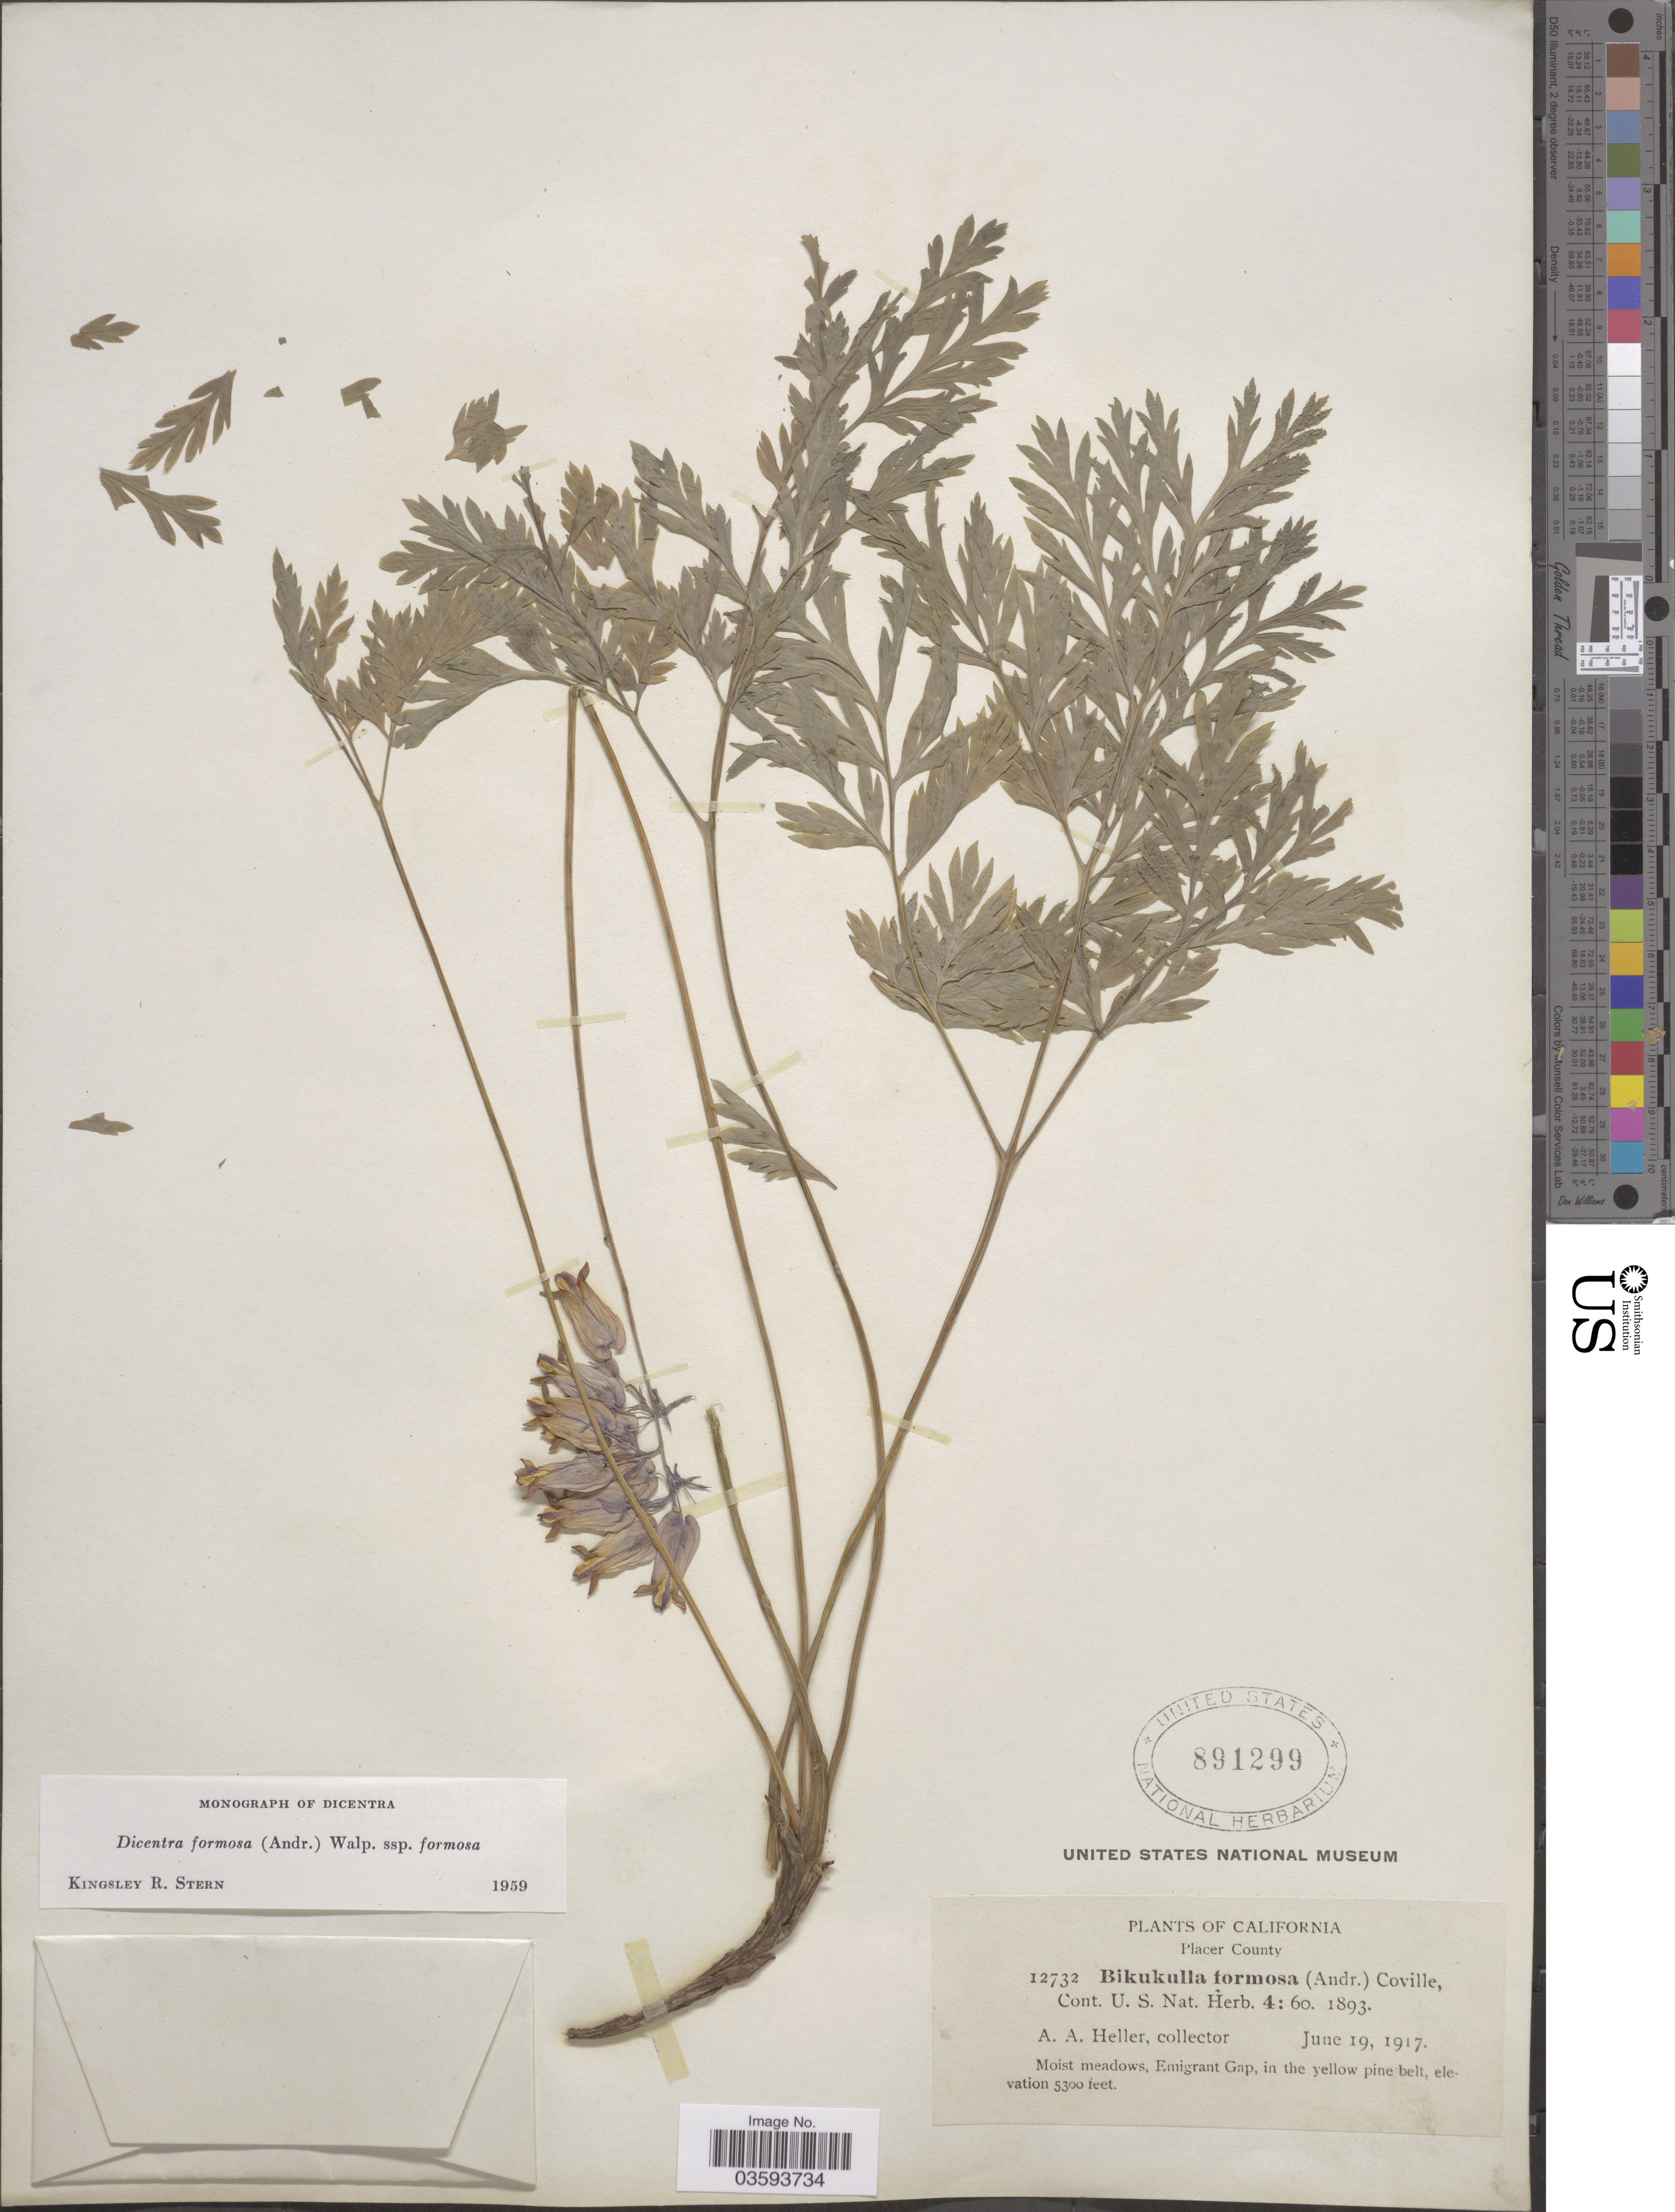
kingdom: Plantae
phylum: Tracheophyta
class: Magnoliopsida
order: Ranunculales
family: Papaveraceae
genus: Dicentra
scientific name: Dicentra formosa subsp. formosa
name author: (Haw.) Walp.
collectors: A. A. Heller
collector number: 12732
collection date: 1917-06-19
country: United States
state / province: California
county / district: Placer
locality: Placer County. Emigrant Gap, in the yellow pine belt.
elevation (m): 1615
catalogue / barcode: US 891299